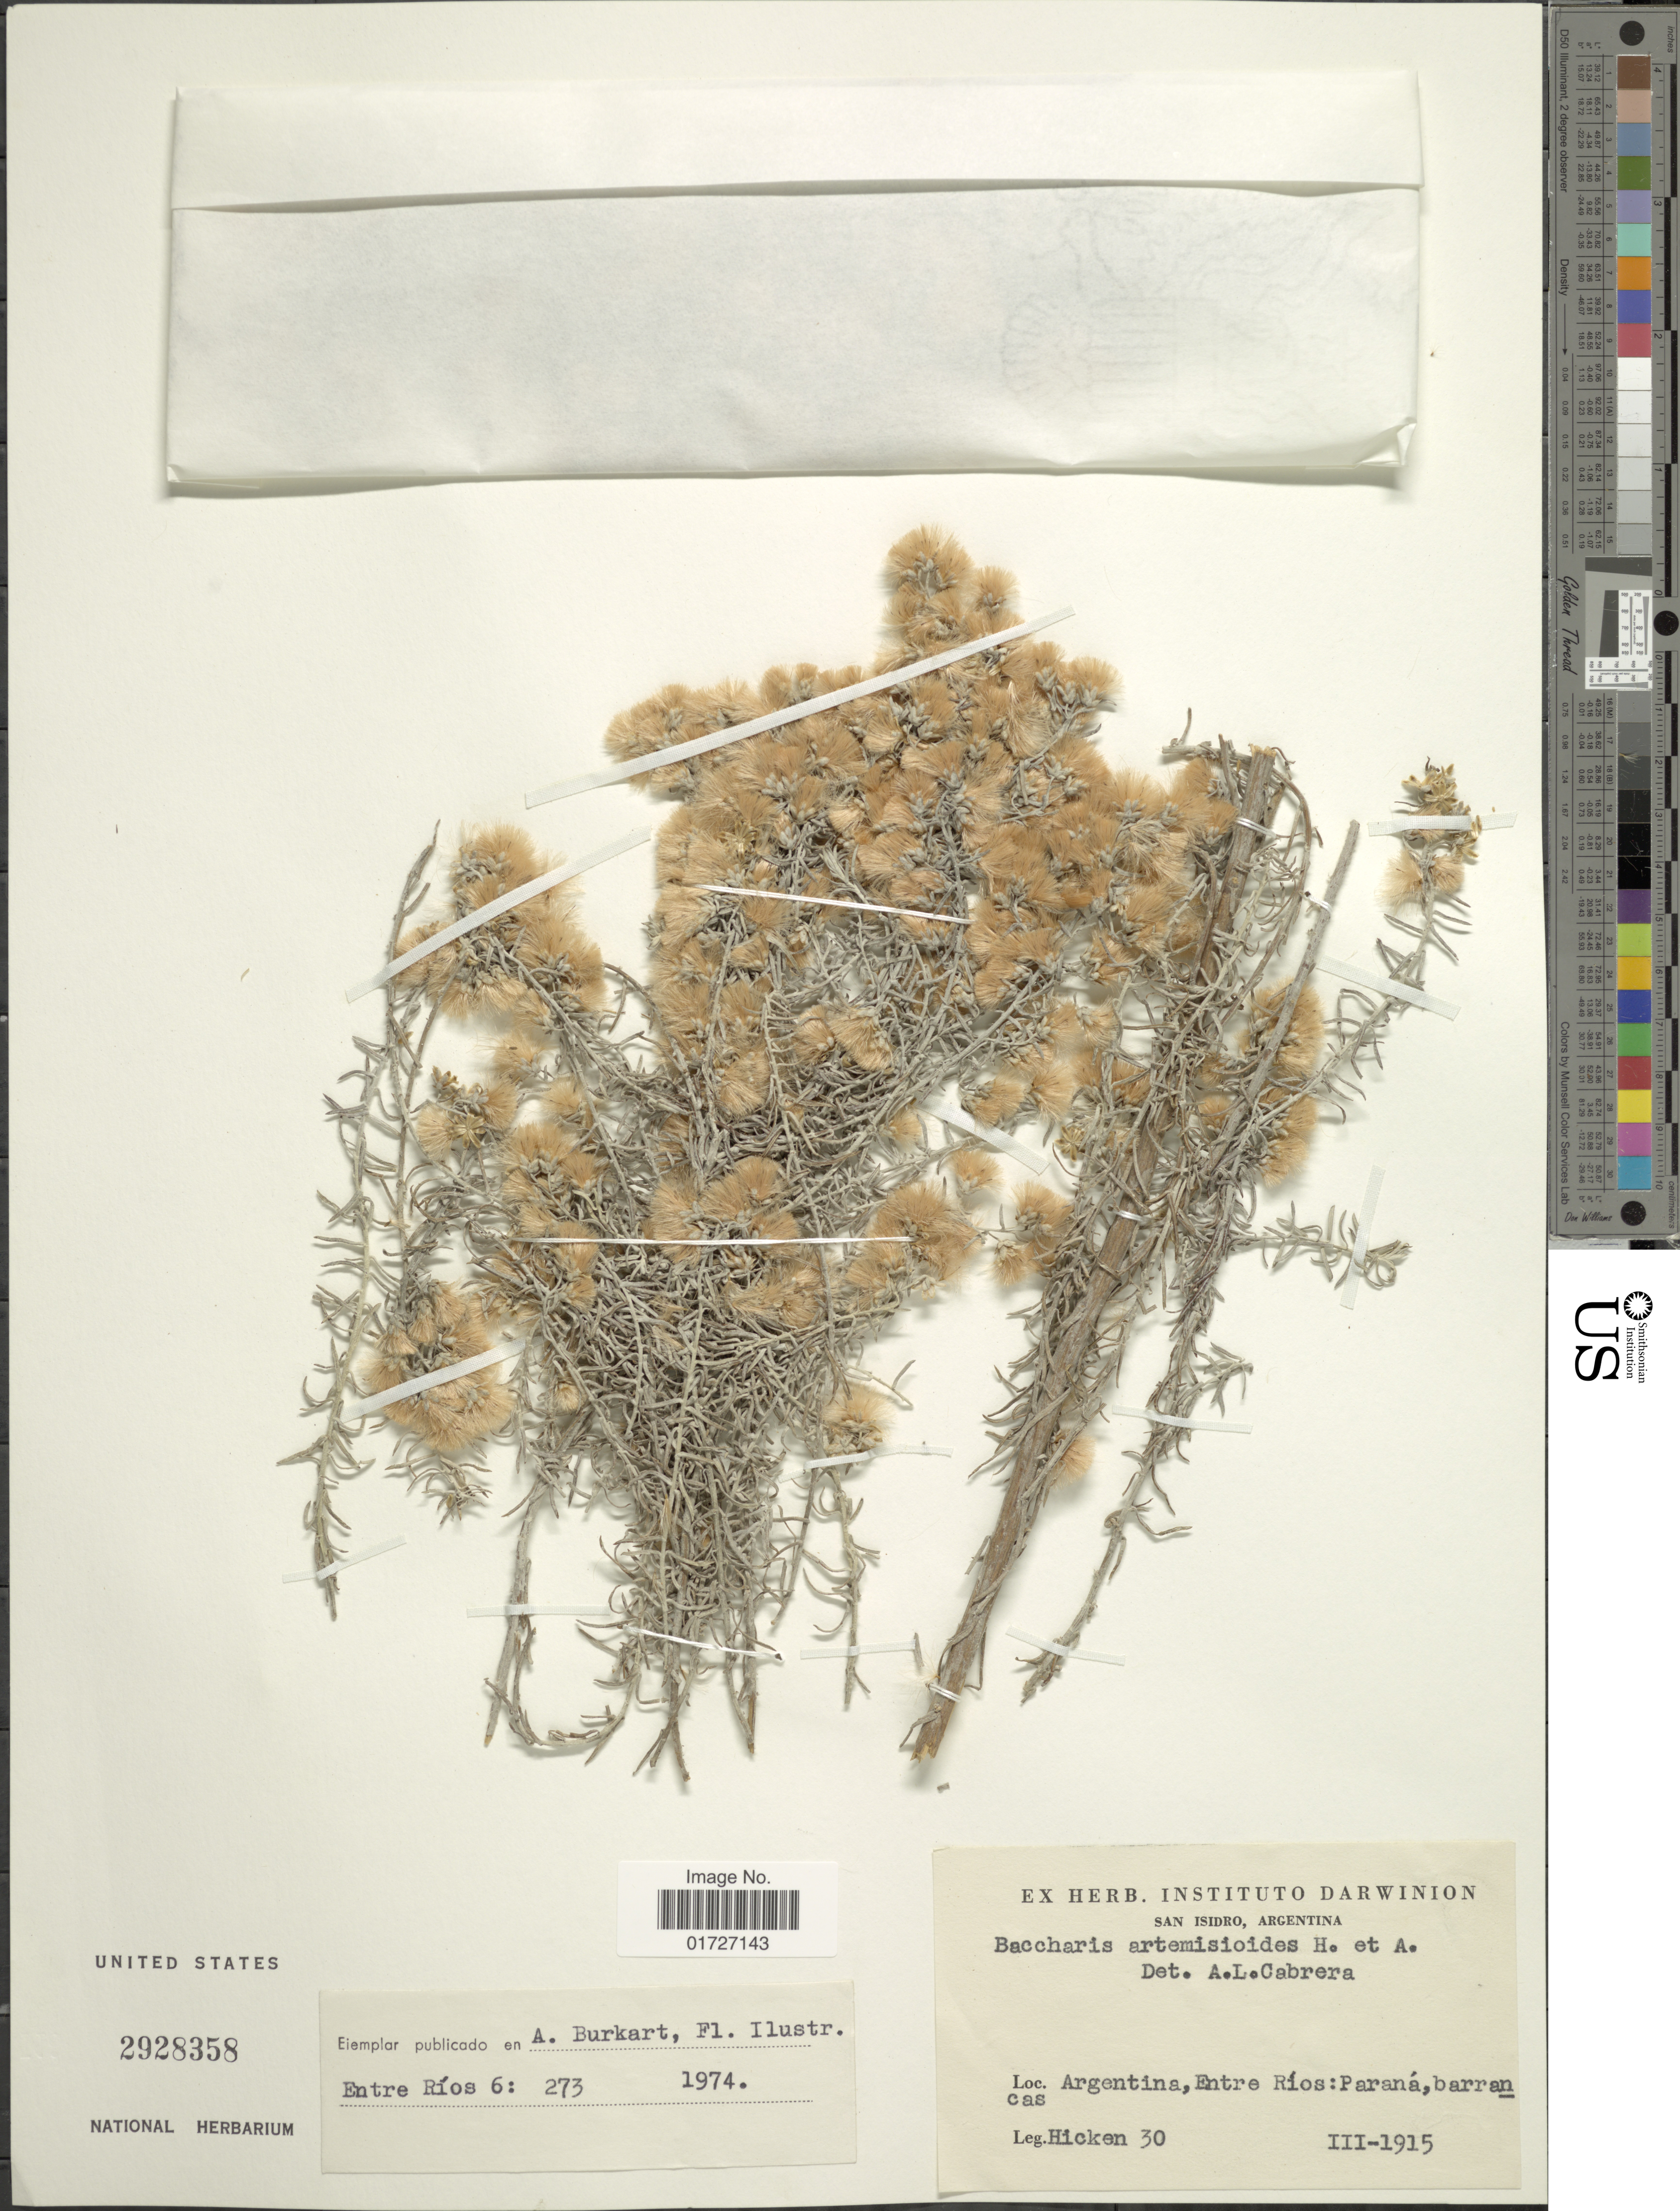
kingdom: Plantae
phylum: Tracheophyta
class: Magnoliopsida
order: Asterales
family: Asteraceae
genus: Baccharis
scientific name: Baccharis artemisioides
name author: Hook. & Arn.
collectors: Hicken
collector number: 30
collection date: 1915-03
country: Argentina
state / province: Entre Rios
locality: Parana, barrancas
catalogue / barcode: US 2928358